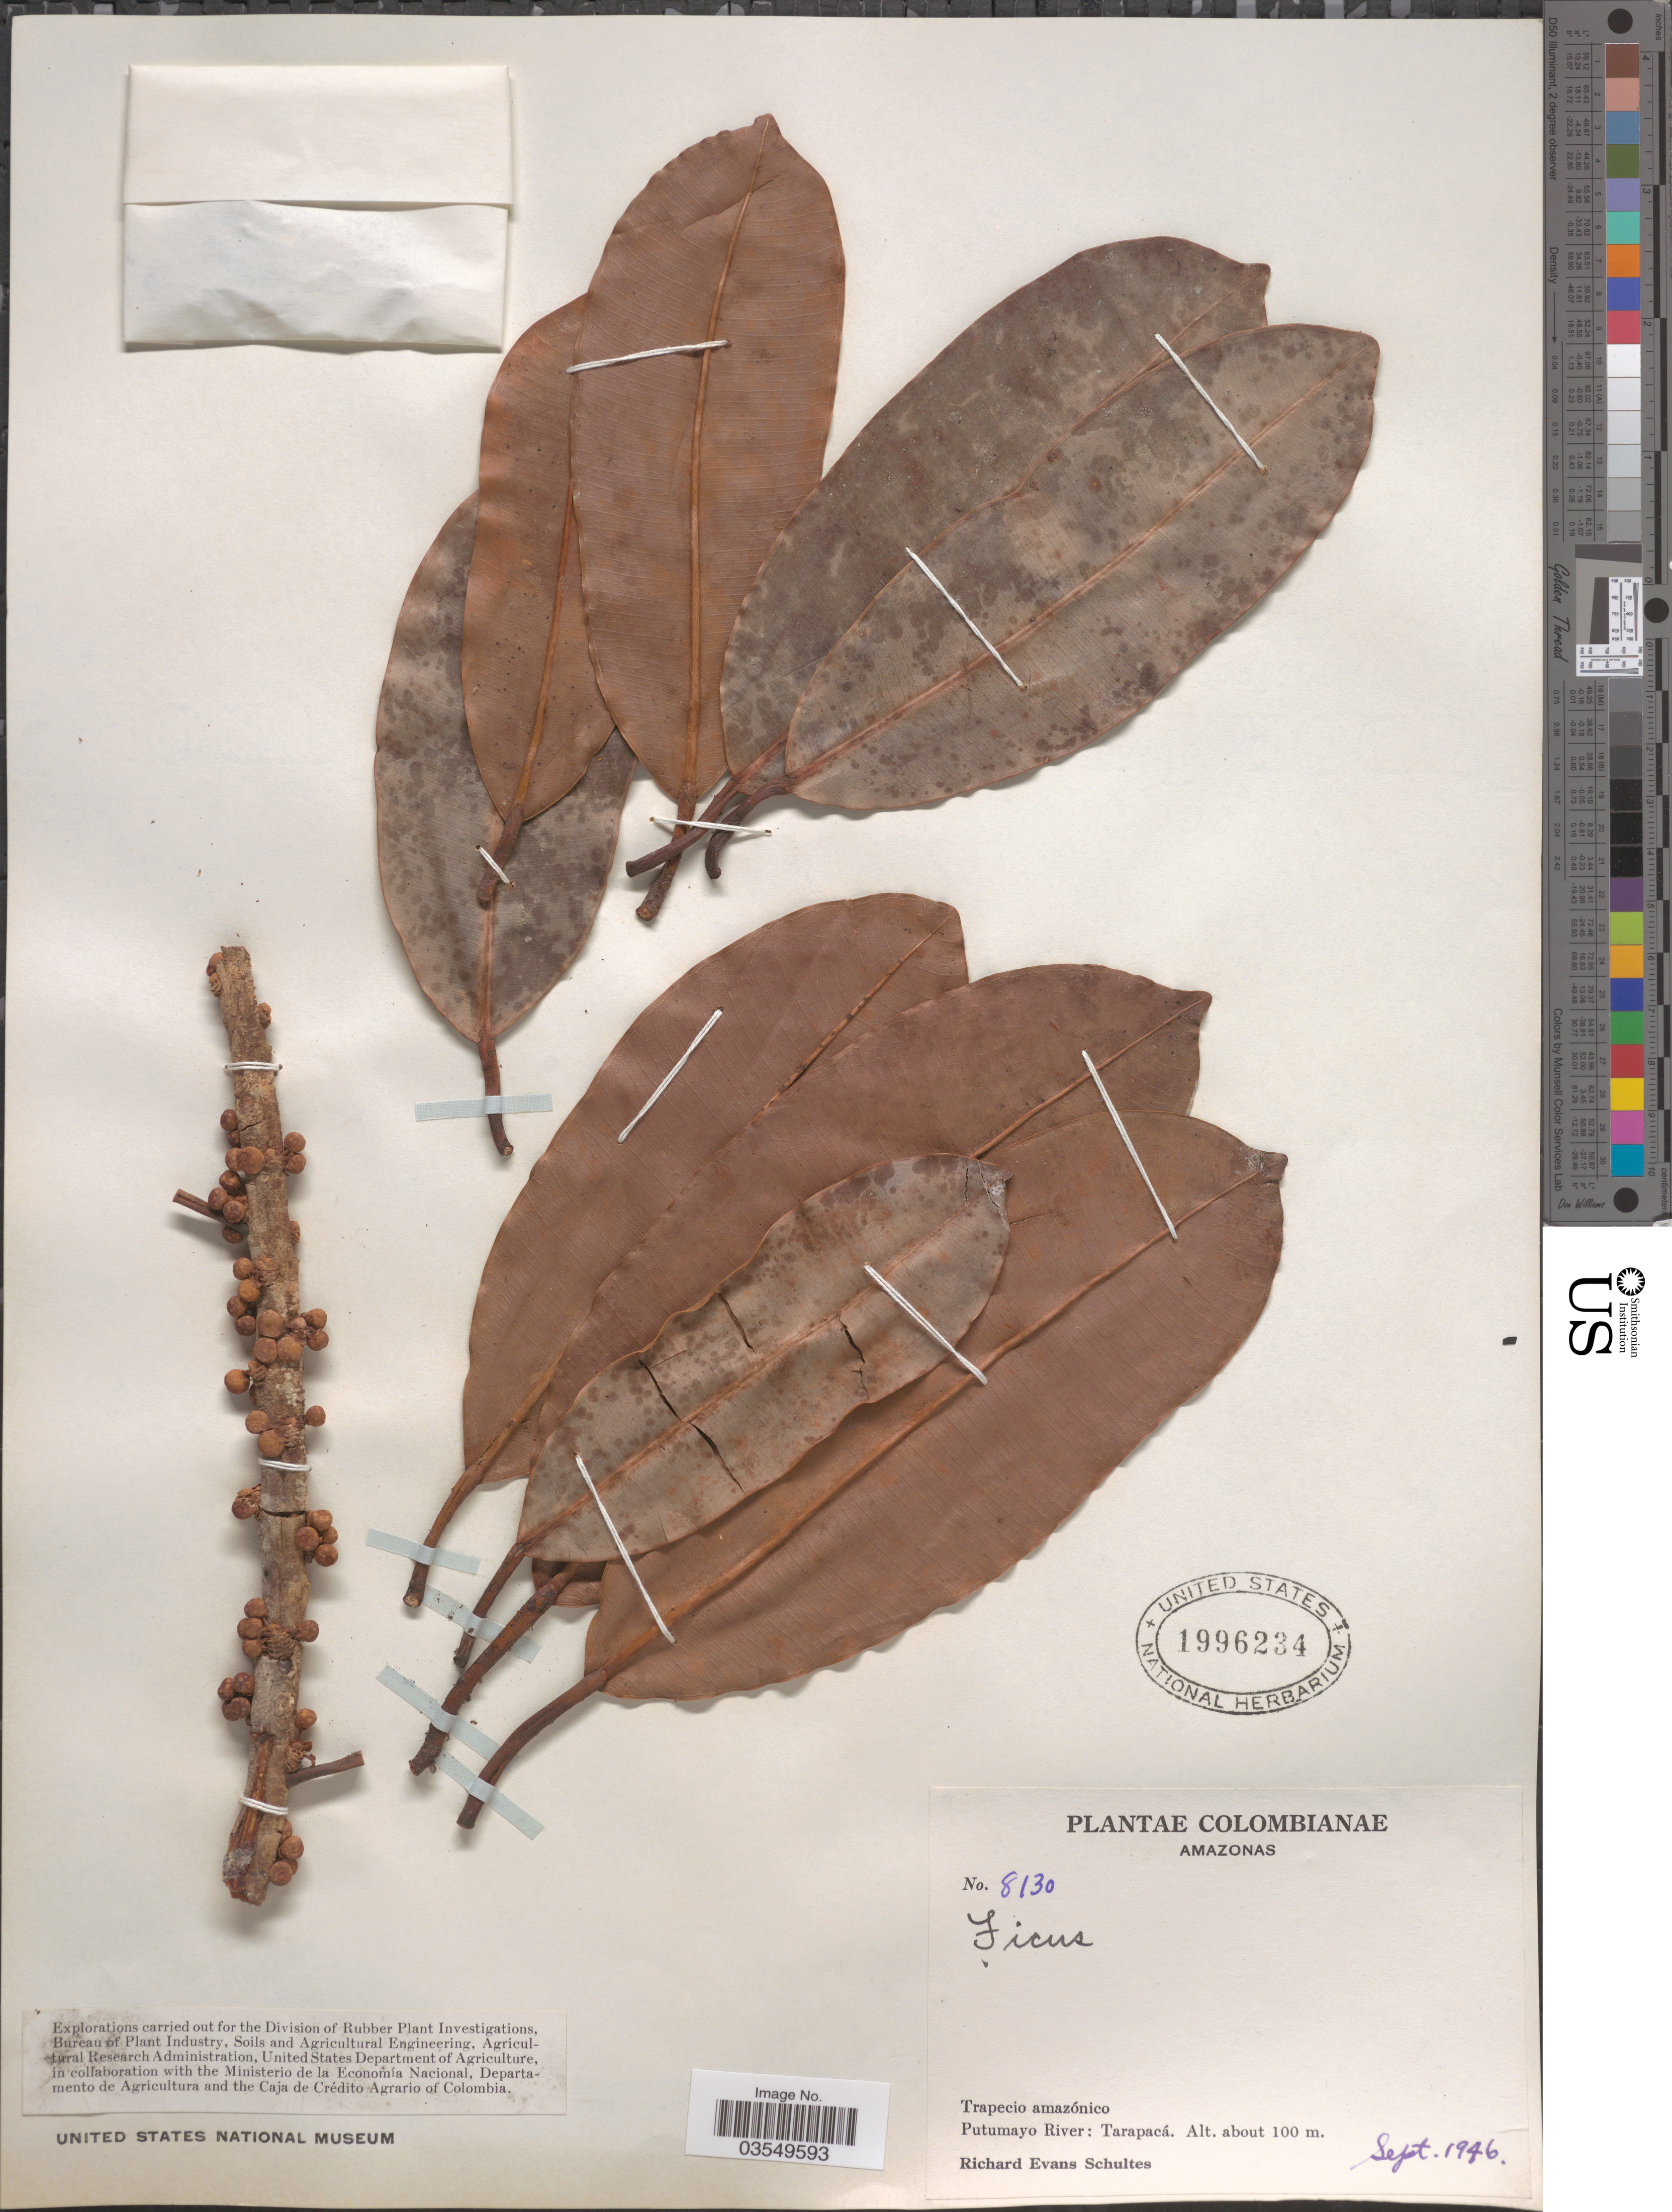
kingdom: Plantae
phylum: Tracheophyta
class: Magnoliopsida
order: Rosales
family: Moraceae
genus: Ficus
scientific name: Ficus sphenophylla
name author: Standl.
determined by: Mitidieri, Nicole, (WIS), University of Wisconsin - Madison (UNITED STATES)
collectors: R. E. Schultes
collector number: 8130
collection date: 1946-09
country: Colombia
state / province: Putumayo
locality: Amazonas. Trapecio amazónico. Putumayo River: Tarapacá.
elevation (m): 100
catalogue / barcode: US 1996234